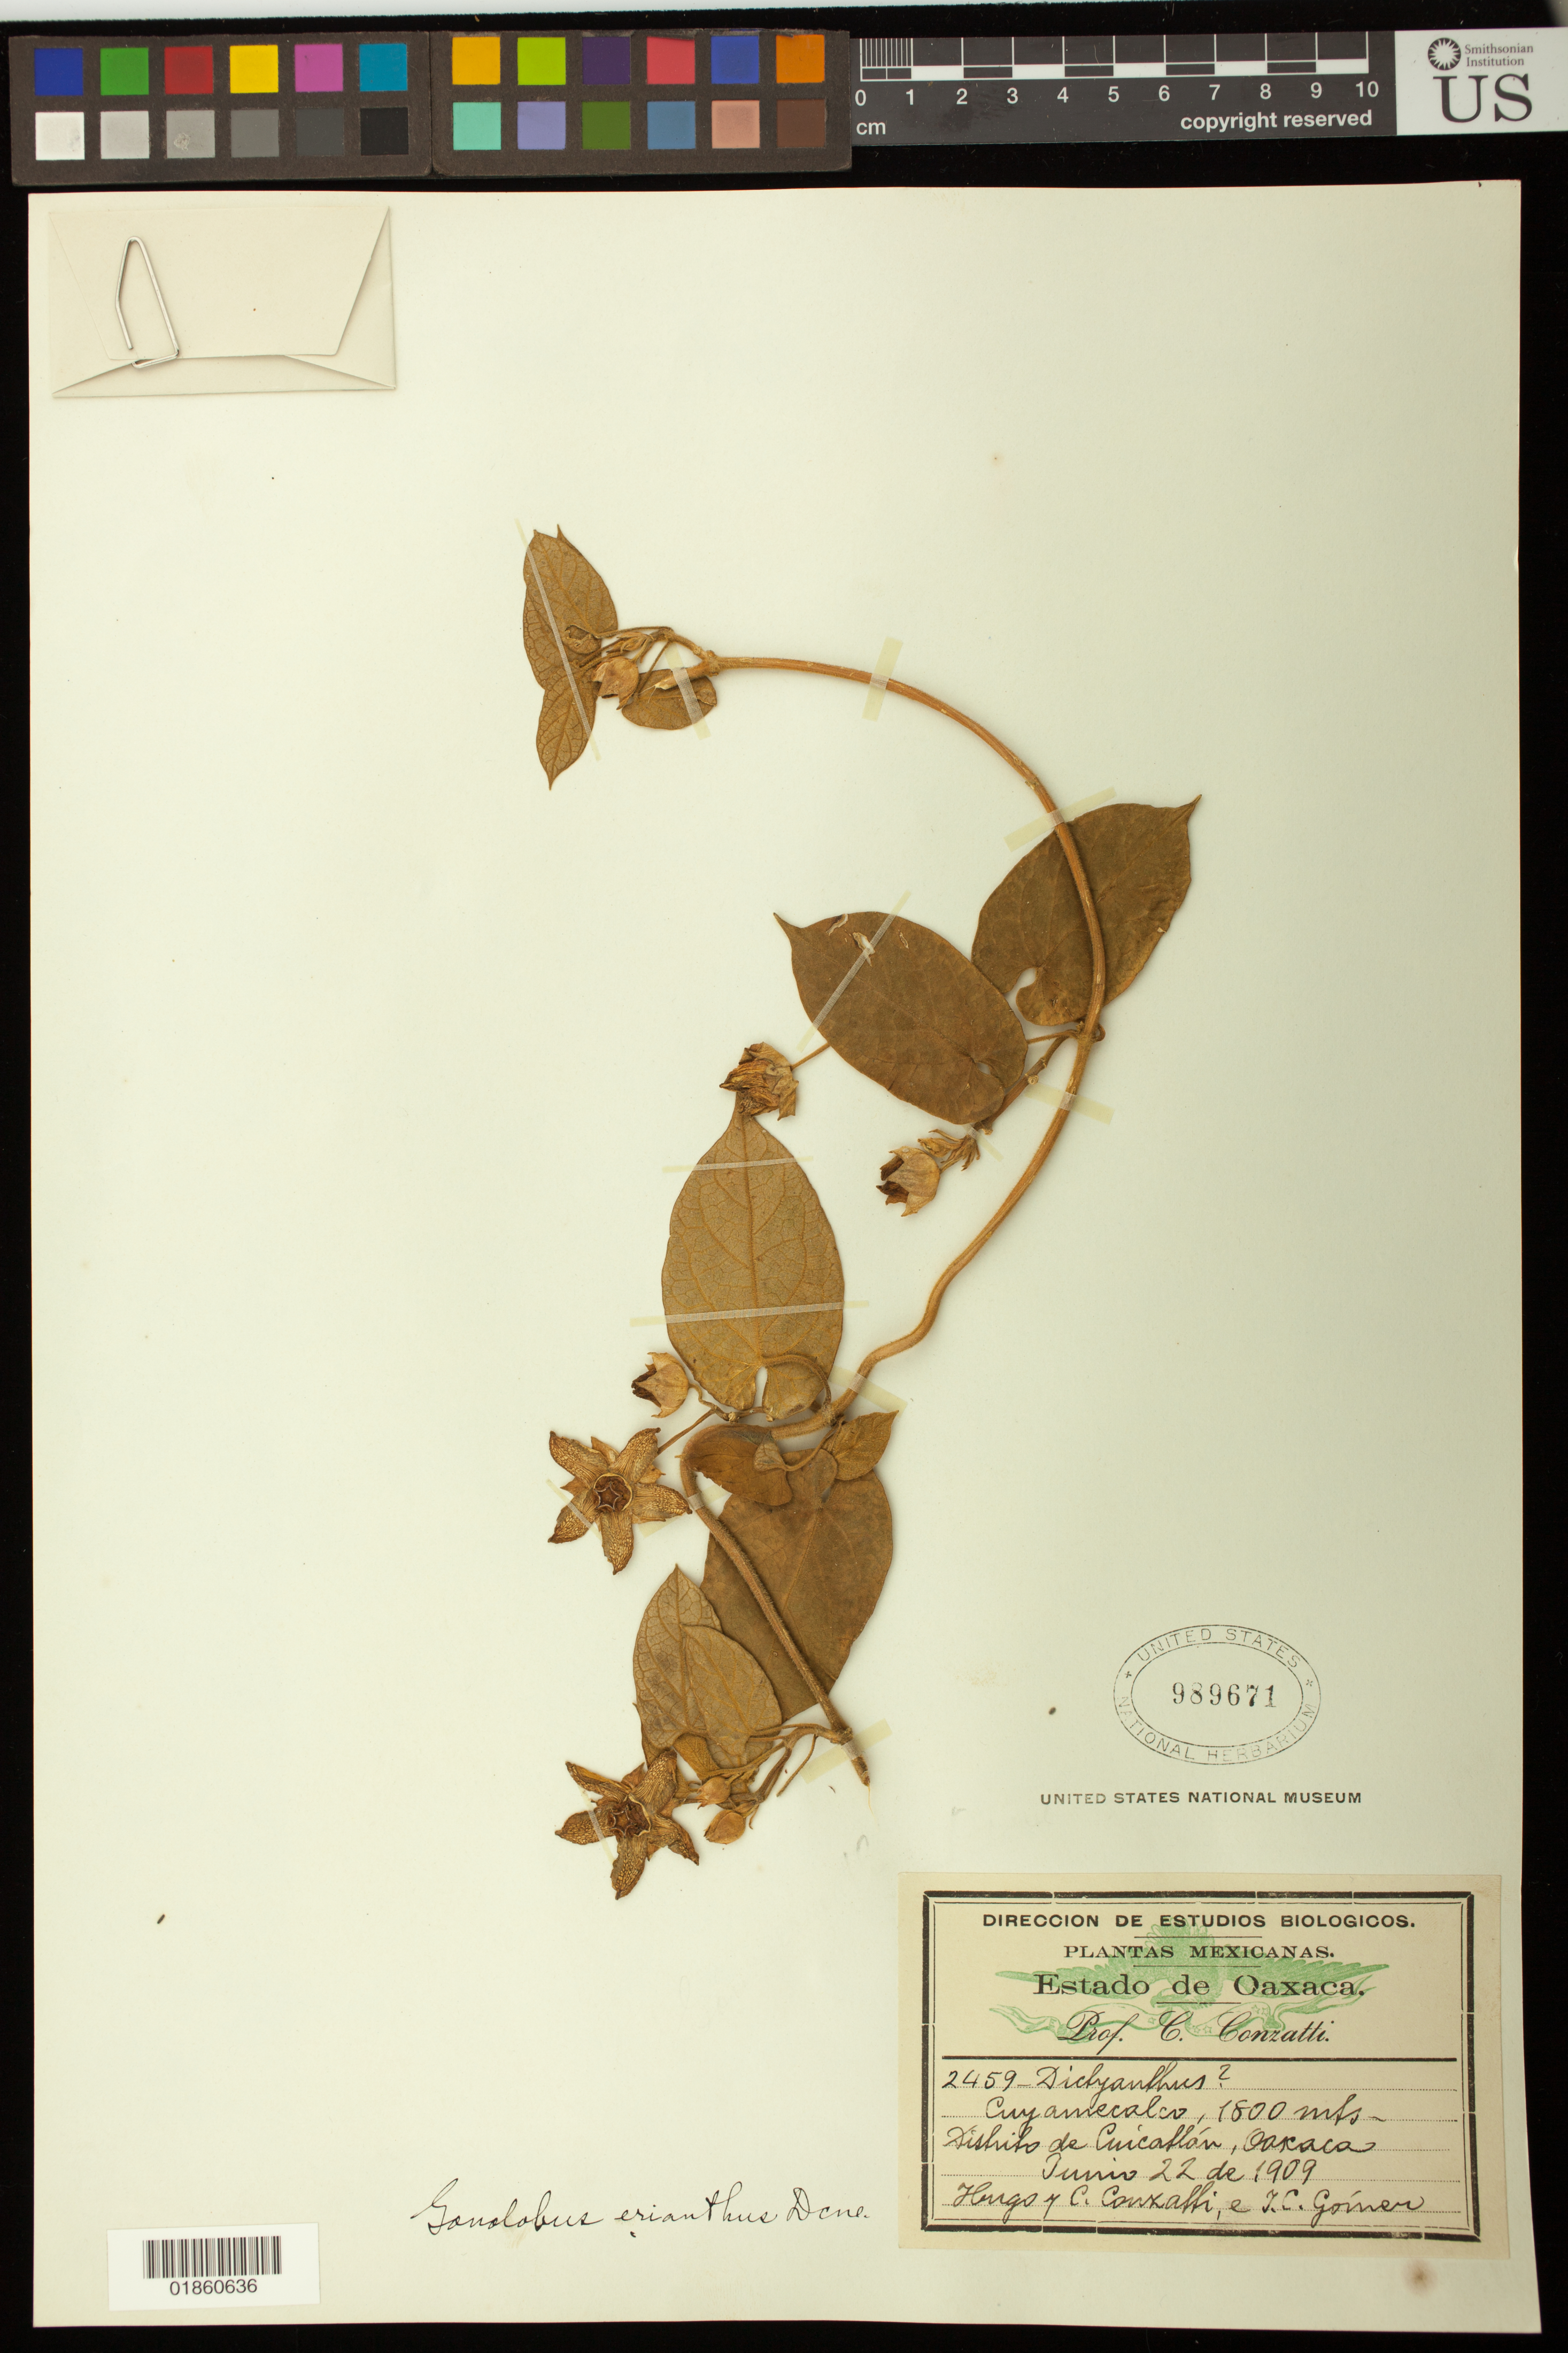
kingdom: Plantae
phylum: Tracheophyta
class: Magnoliopsida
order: Gentianales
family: Apocynaceae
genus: Gonolobus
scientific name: Gonolobus erianthus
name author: Decne.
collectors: Hugo, C. Conzatti & I. Gomer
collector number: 2459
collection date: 1909-06-22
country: Mexico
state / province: Oaxaca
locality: Cuyamecalco, Distrito de Cuicatlán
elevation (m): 1800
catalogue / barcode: US 989671